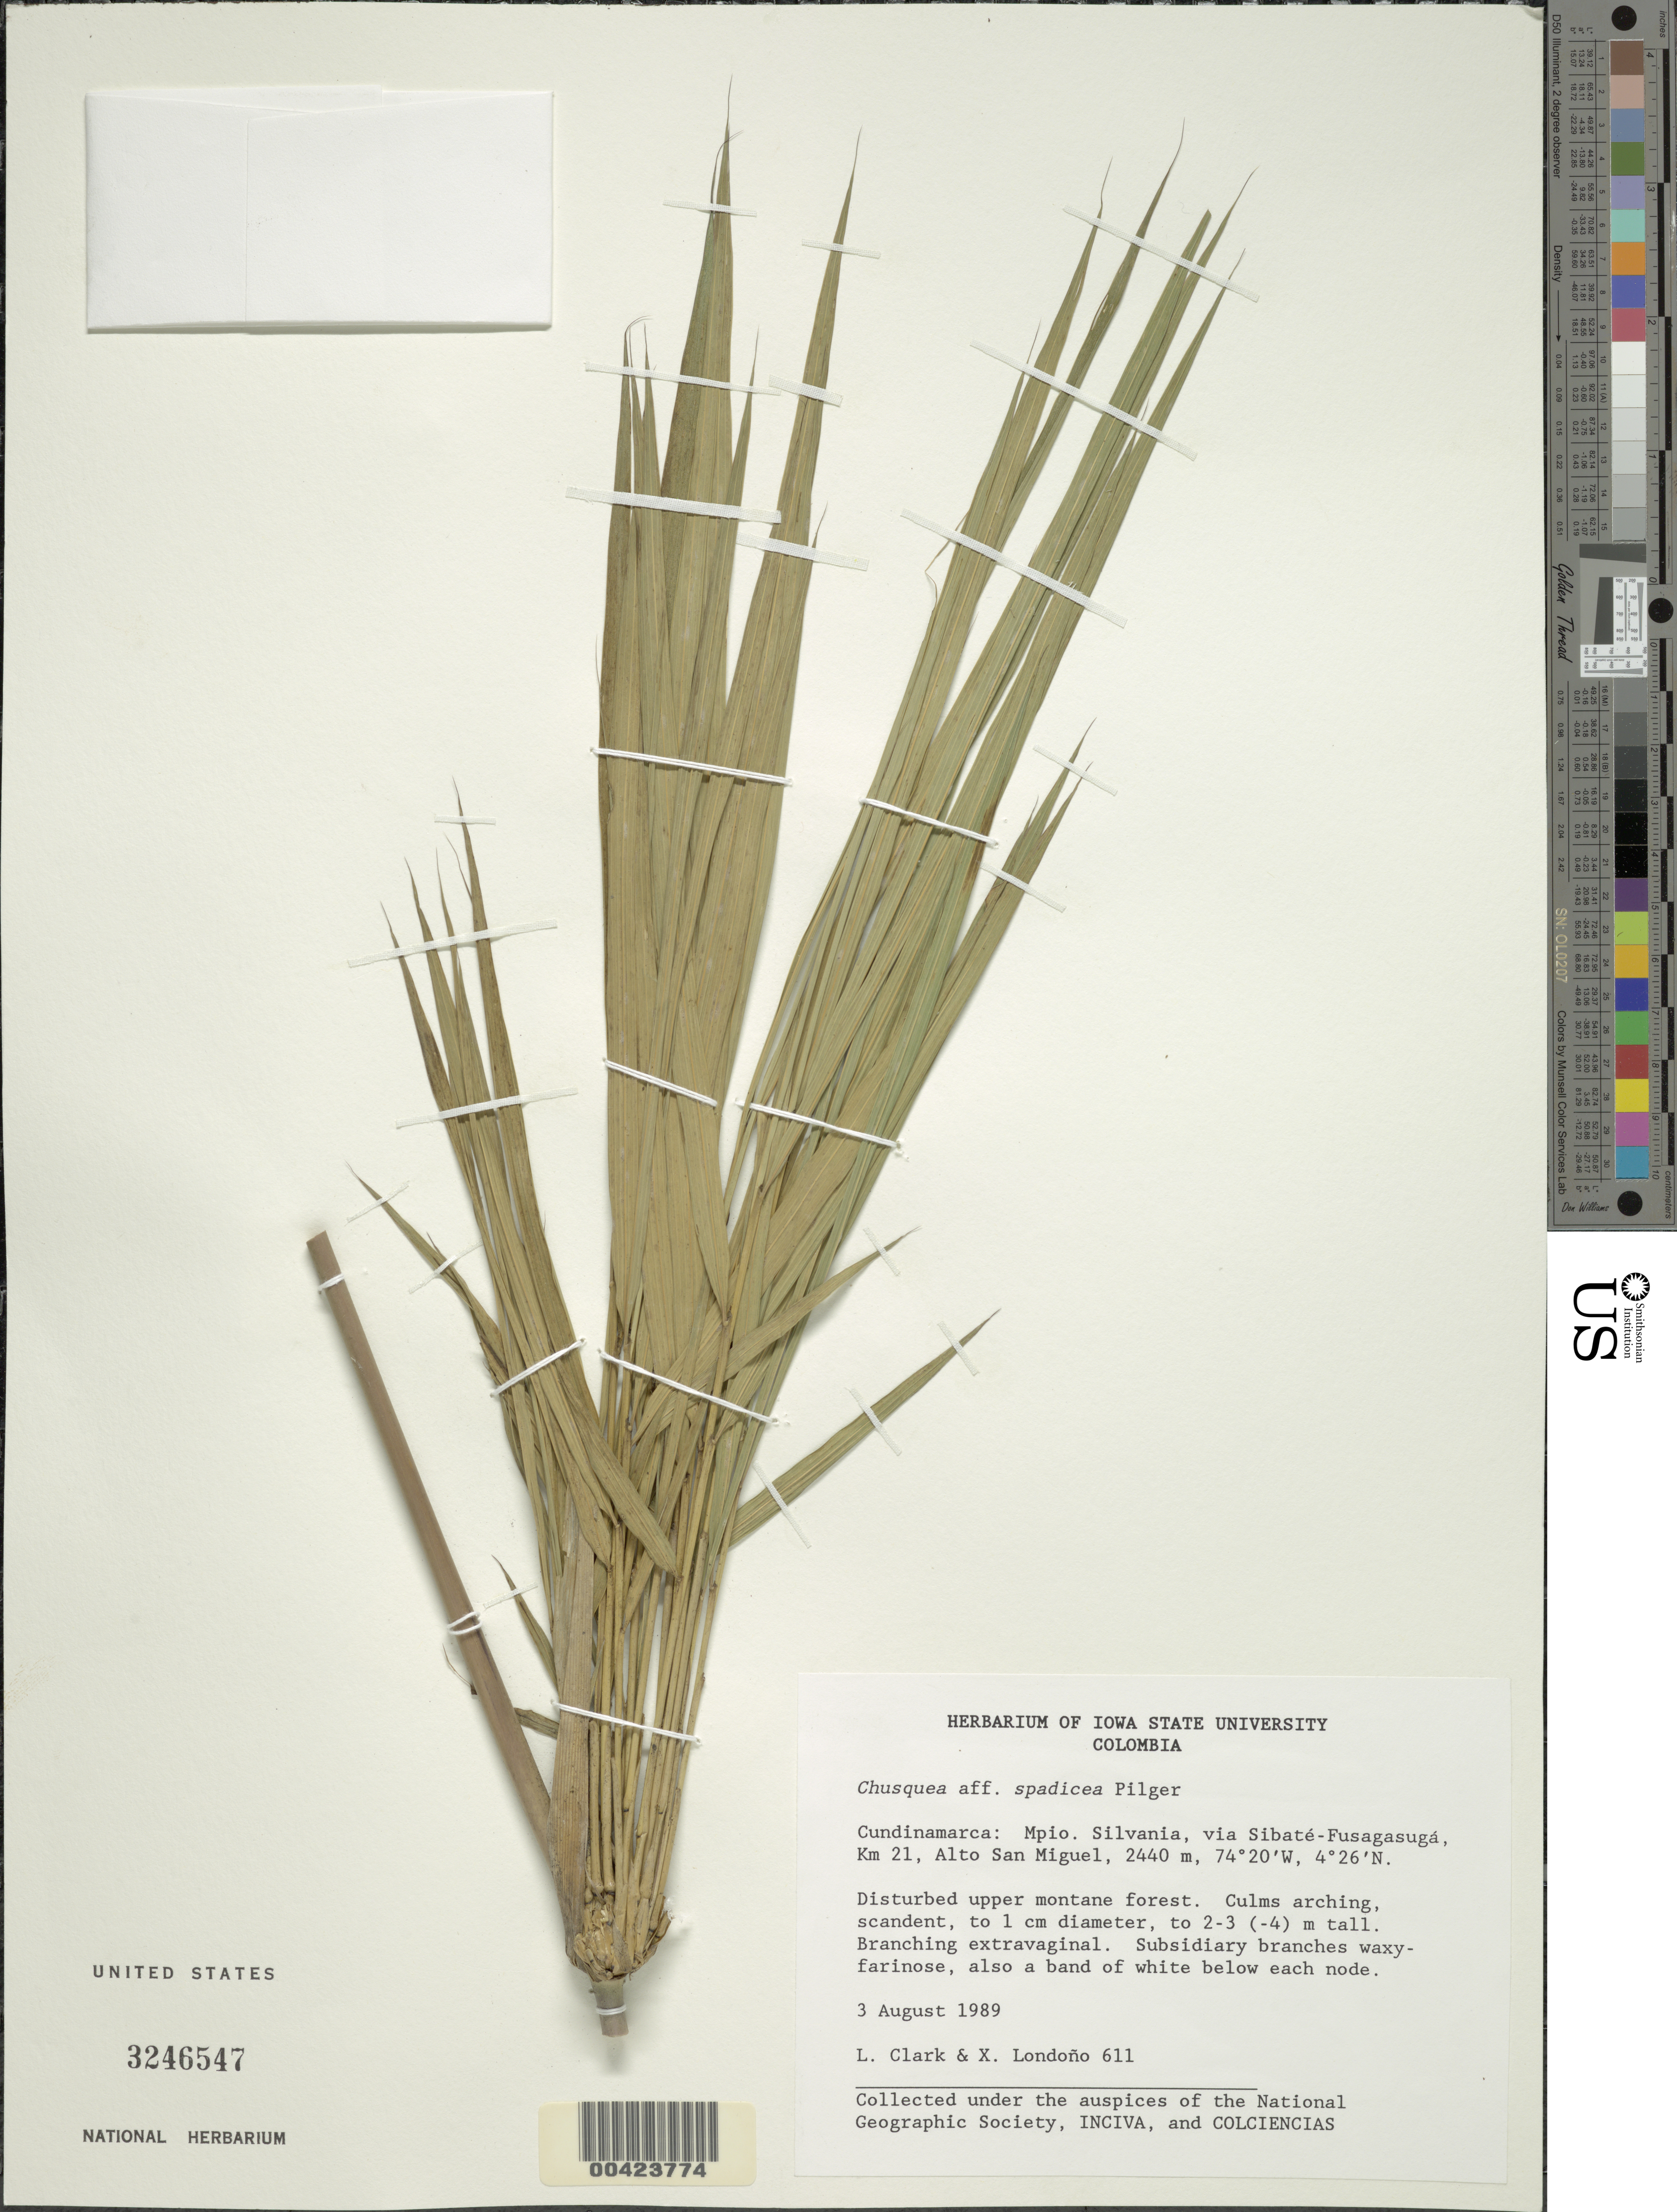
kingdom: Plantae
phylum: Tracheophyta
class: Liliopsida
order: Poales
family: Poaceae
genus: Chusquea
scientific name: Chusquea spadicea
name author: Pilg.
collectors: L. G. Clark & X. Londoño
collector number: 611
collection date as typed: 03 Aug 1989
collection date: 1989-08-03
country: Colombia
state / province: Cundinamarca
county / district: Silvania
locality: Alto Sal Miguel; via Sibate - Fusagasugá, km. 21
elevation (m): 2440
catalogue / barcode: US 3246547